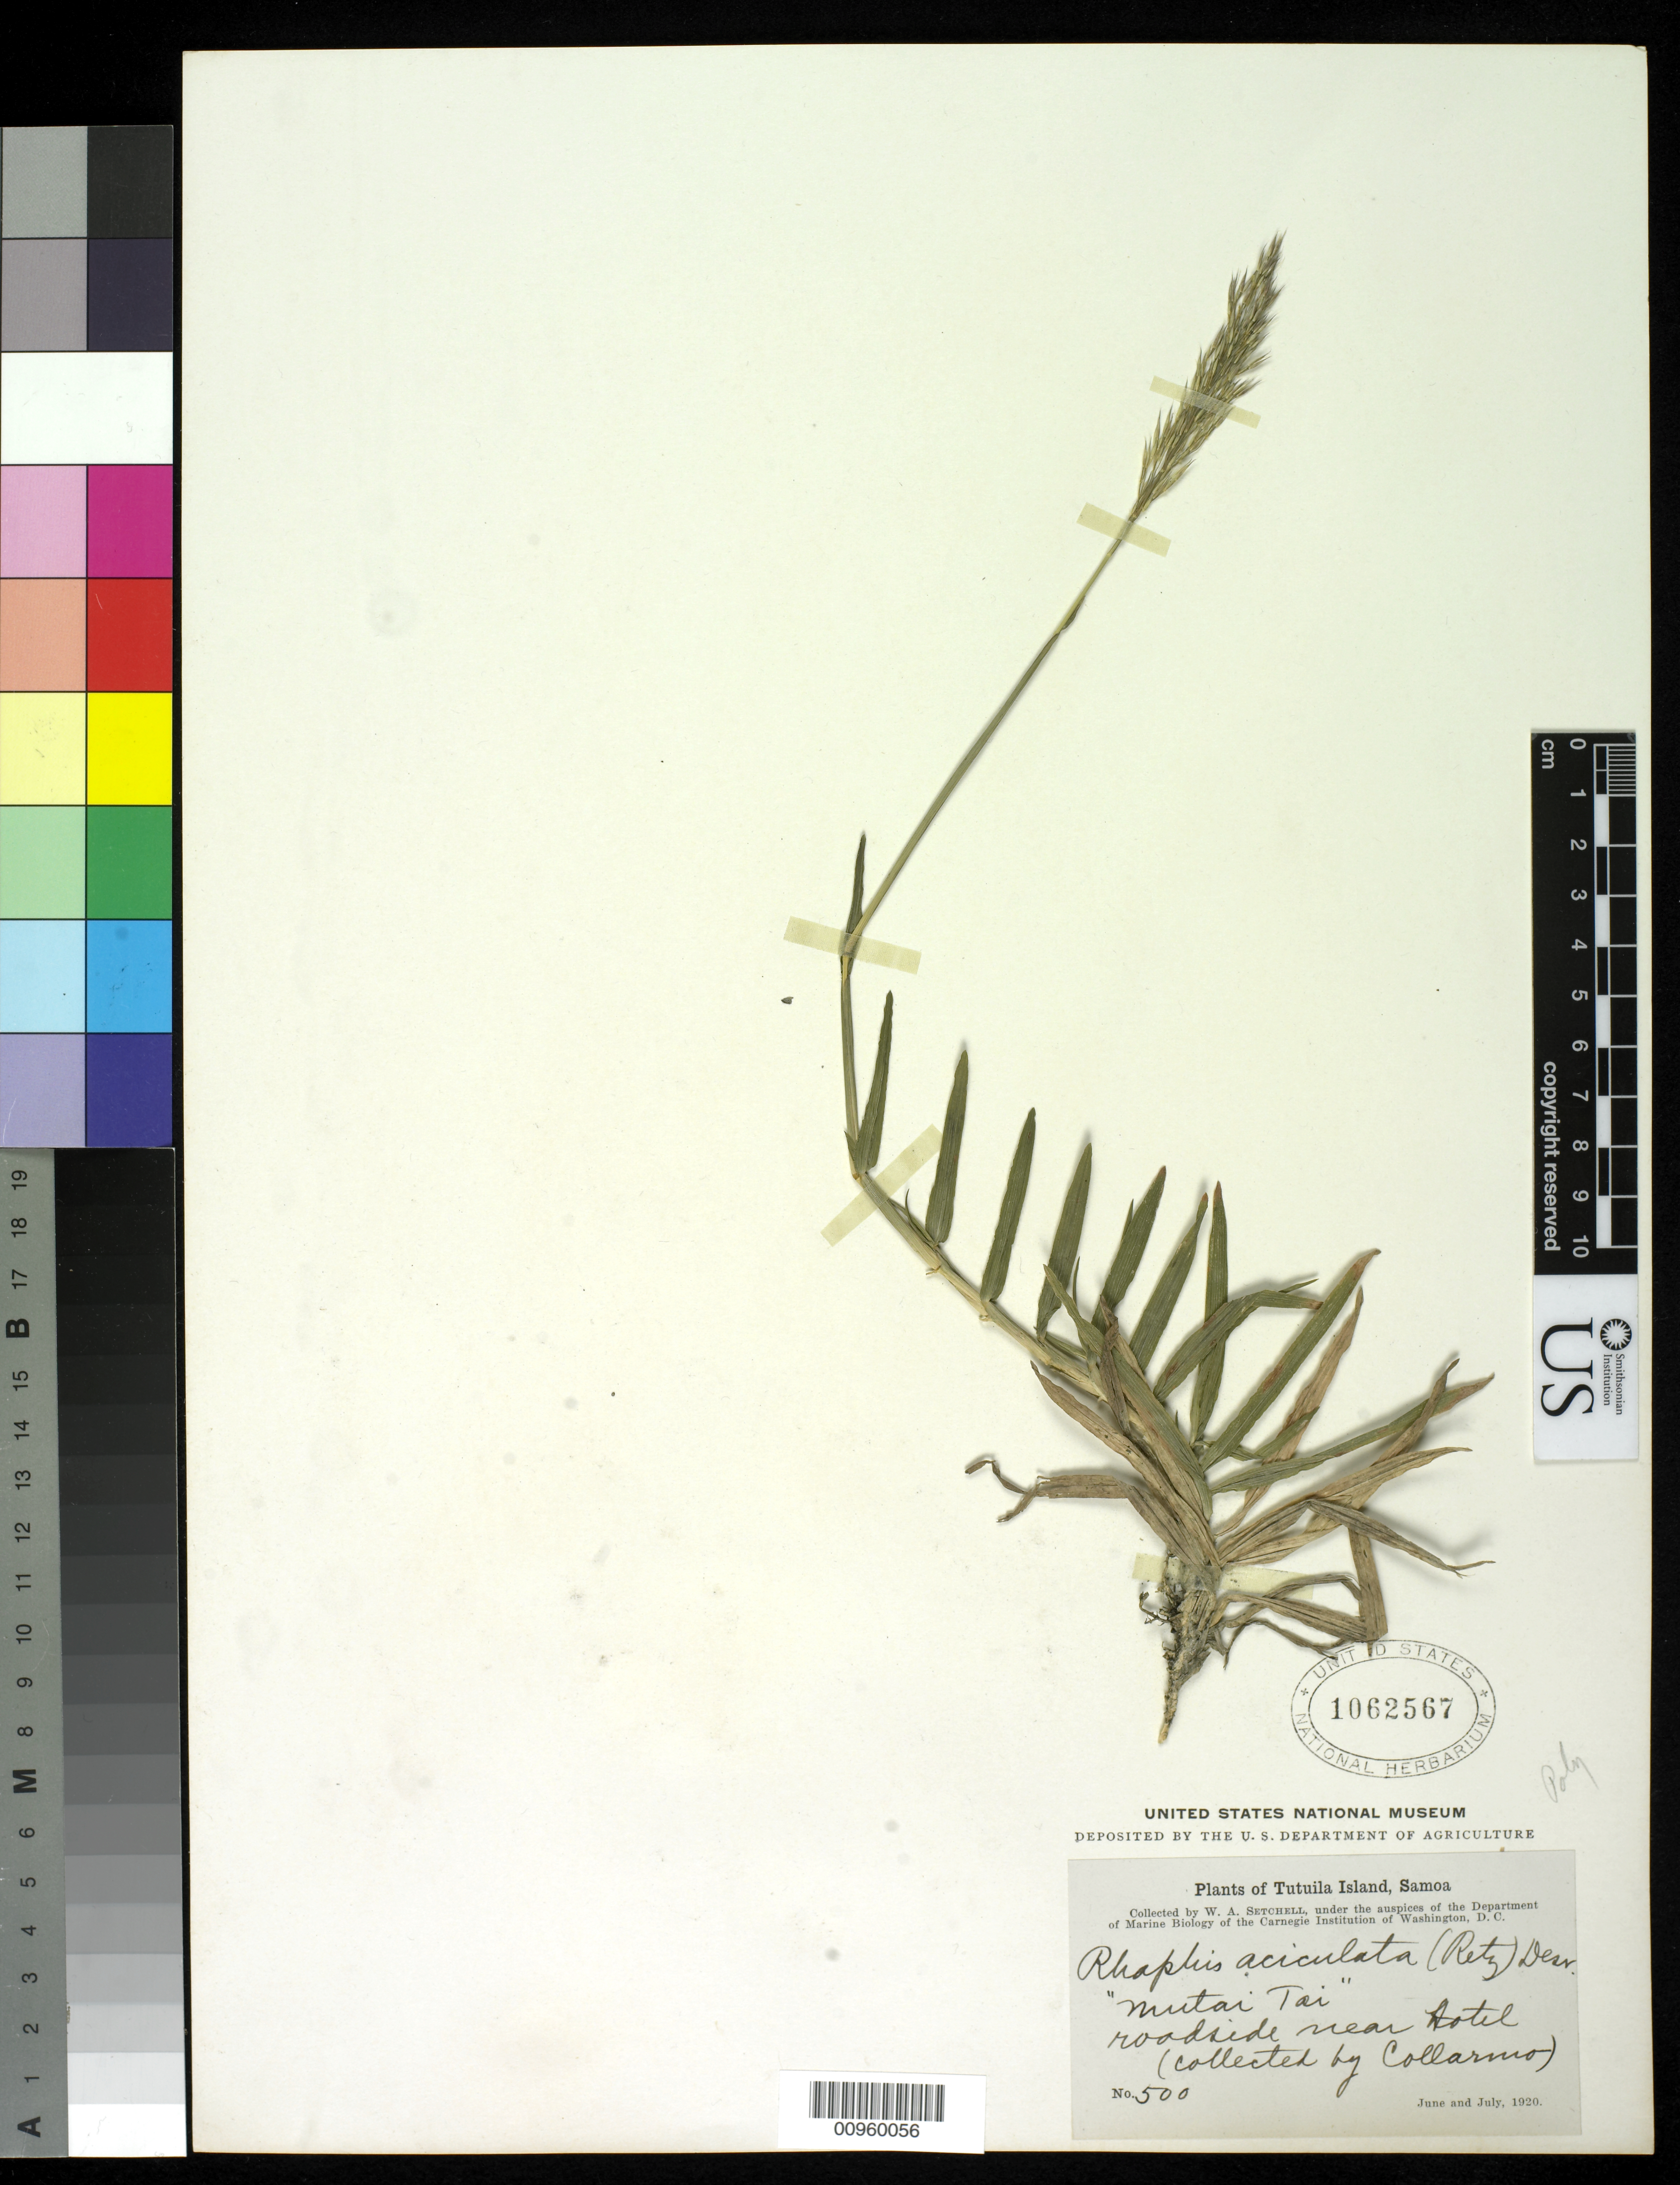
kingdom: Plantae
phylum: Tracheophyta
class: Liliopsida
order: Poales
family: Poaceae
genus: Rhaphis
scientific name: Rhaphis aciculata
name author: (Retz.) Honda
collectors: W. Setchell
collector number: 500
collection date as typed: Jun 1920 to Jul 1920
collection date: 1920-06/1920-07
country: American Samoa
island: Tutuila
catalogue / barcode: US 1062567